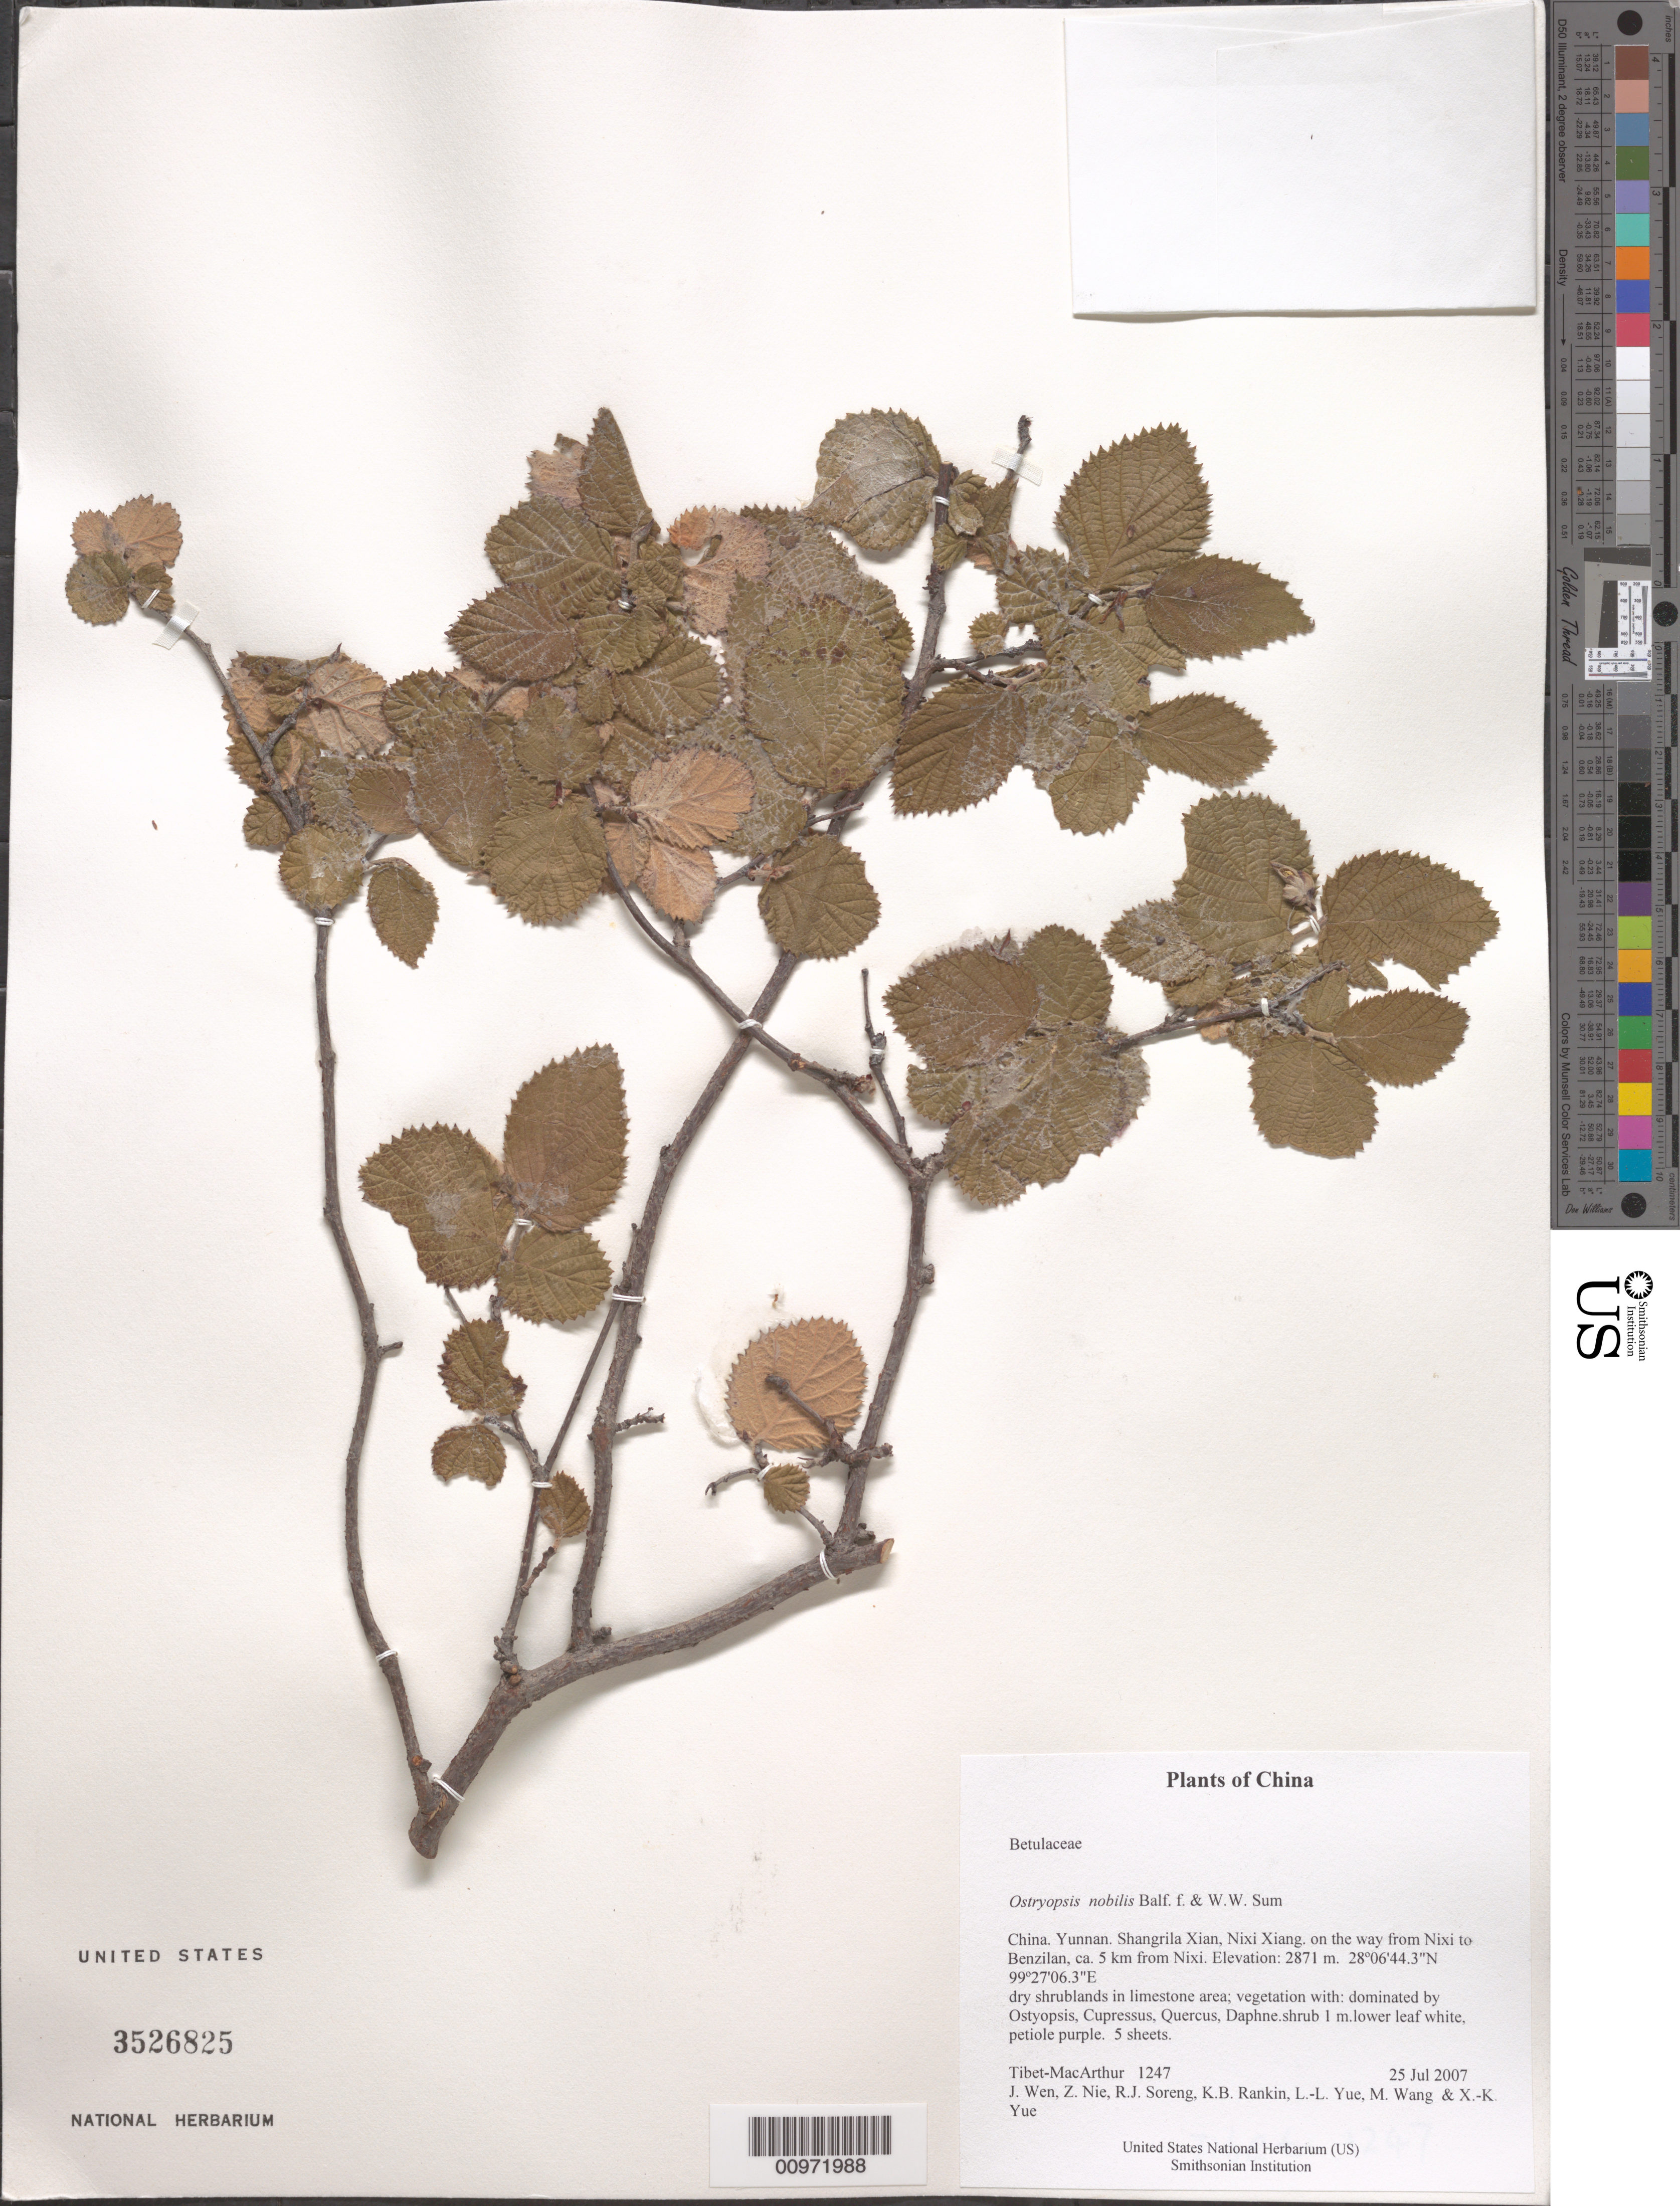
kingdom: Plantae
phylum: Tracheophyta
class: Magnoliopsida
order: Fagales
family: Betulaceae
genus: Ostryopsis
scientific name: Ostryopsis nobilis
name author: Balf. f. & W.W. Sm.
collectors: Tibet-MacArthur, J. Wen, Z. Nie, R. J. Soreng, K. Rankin, L. Yue, M. Wang & X. Yue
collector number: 1247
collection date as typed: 25 Jul 2007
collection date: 2007-07-25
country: China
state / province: Yunnan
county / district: Shangrila Xian, Nixi Xiang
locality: on the way from Nixi to Benzilan, ca. 5 km from Nixi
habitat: dry shrublands in limestone area; vegetation with: dominated by Ostyopsis, Cupressus, Quercus, Daphne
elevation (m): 2871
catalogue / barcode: US 3526825